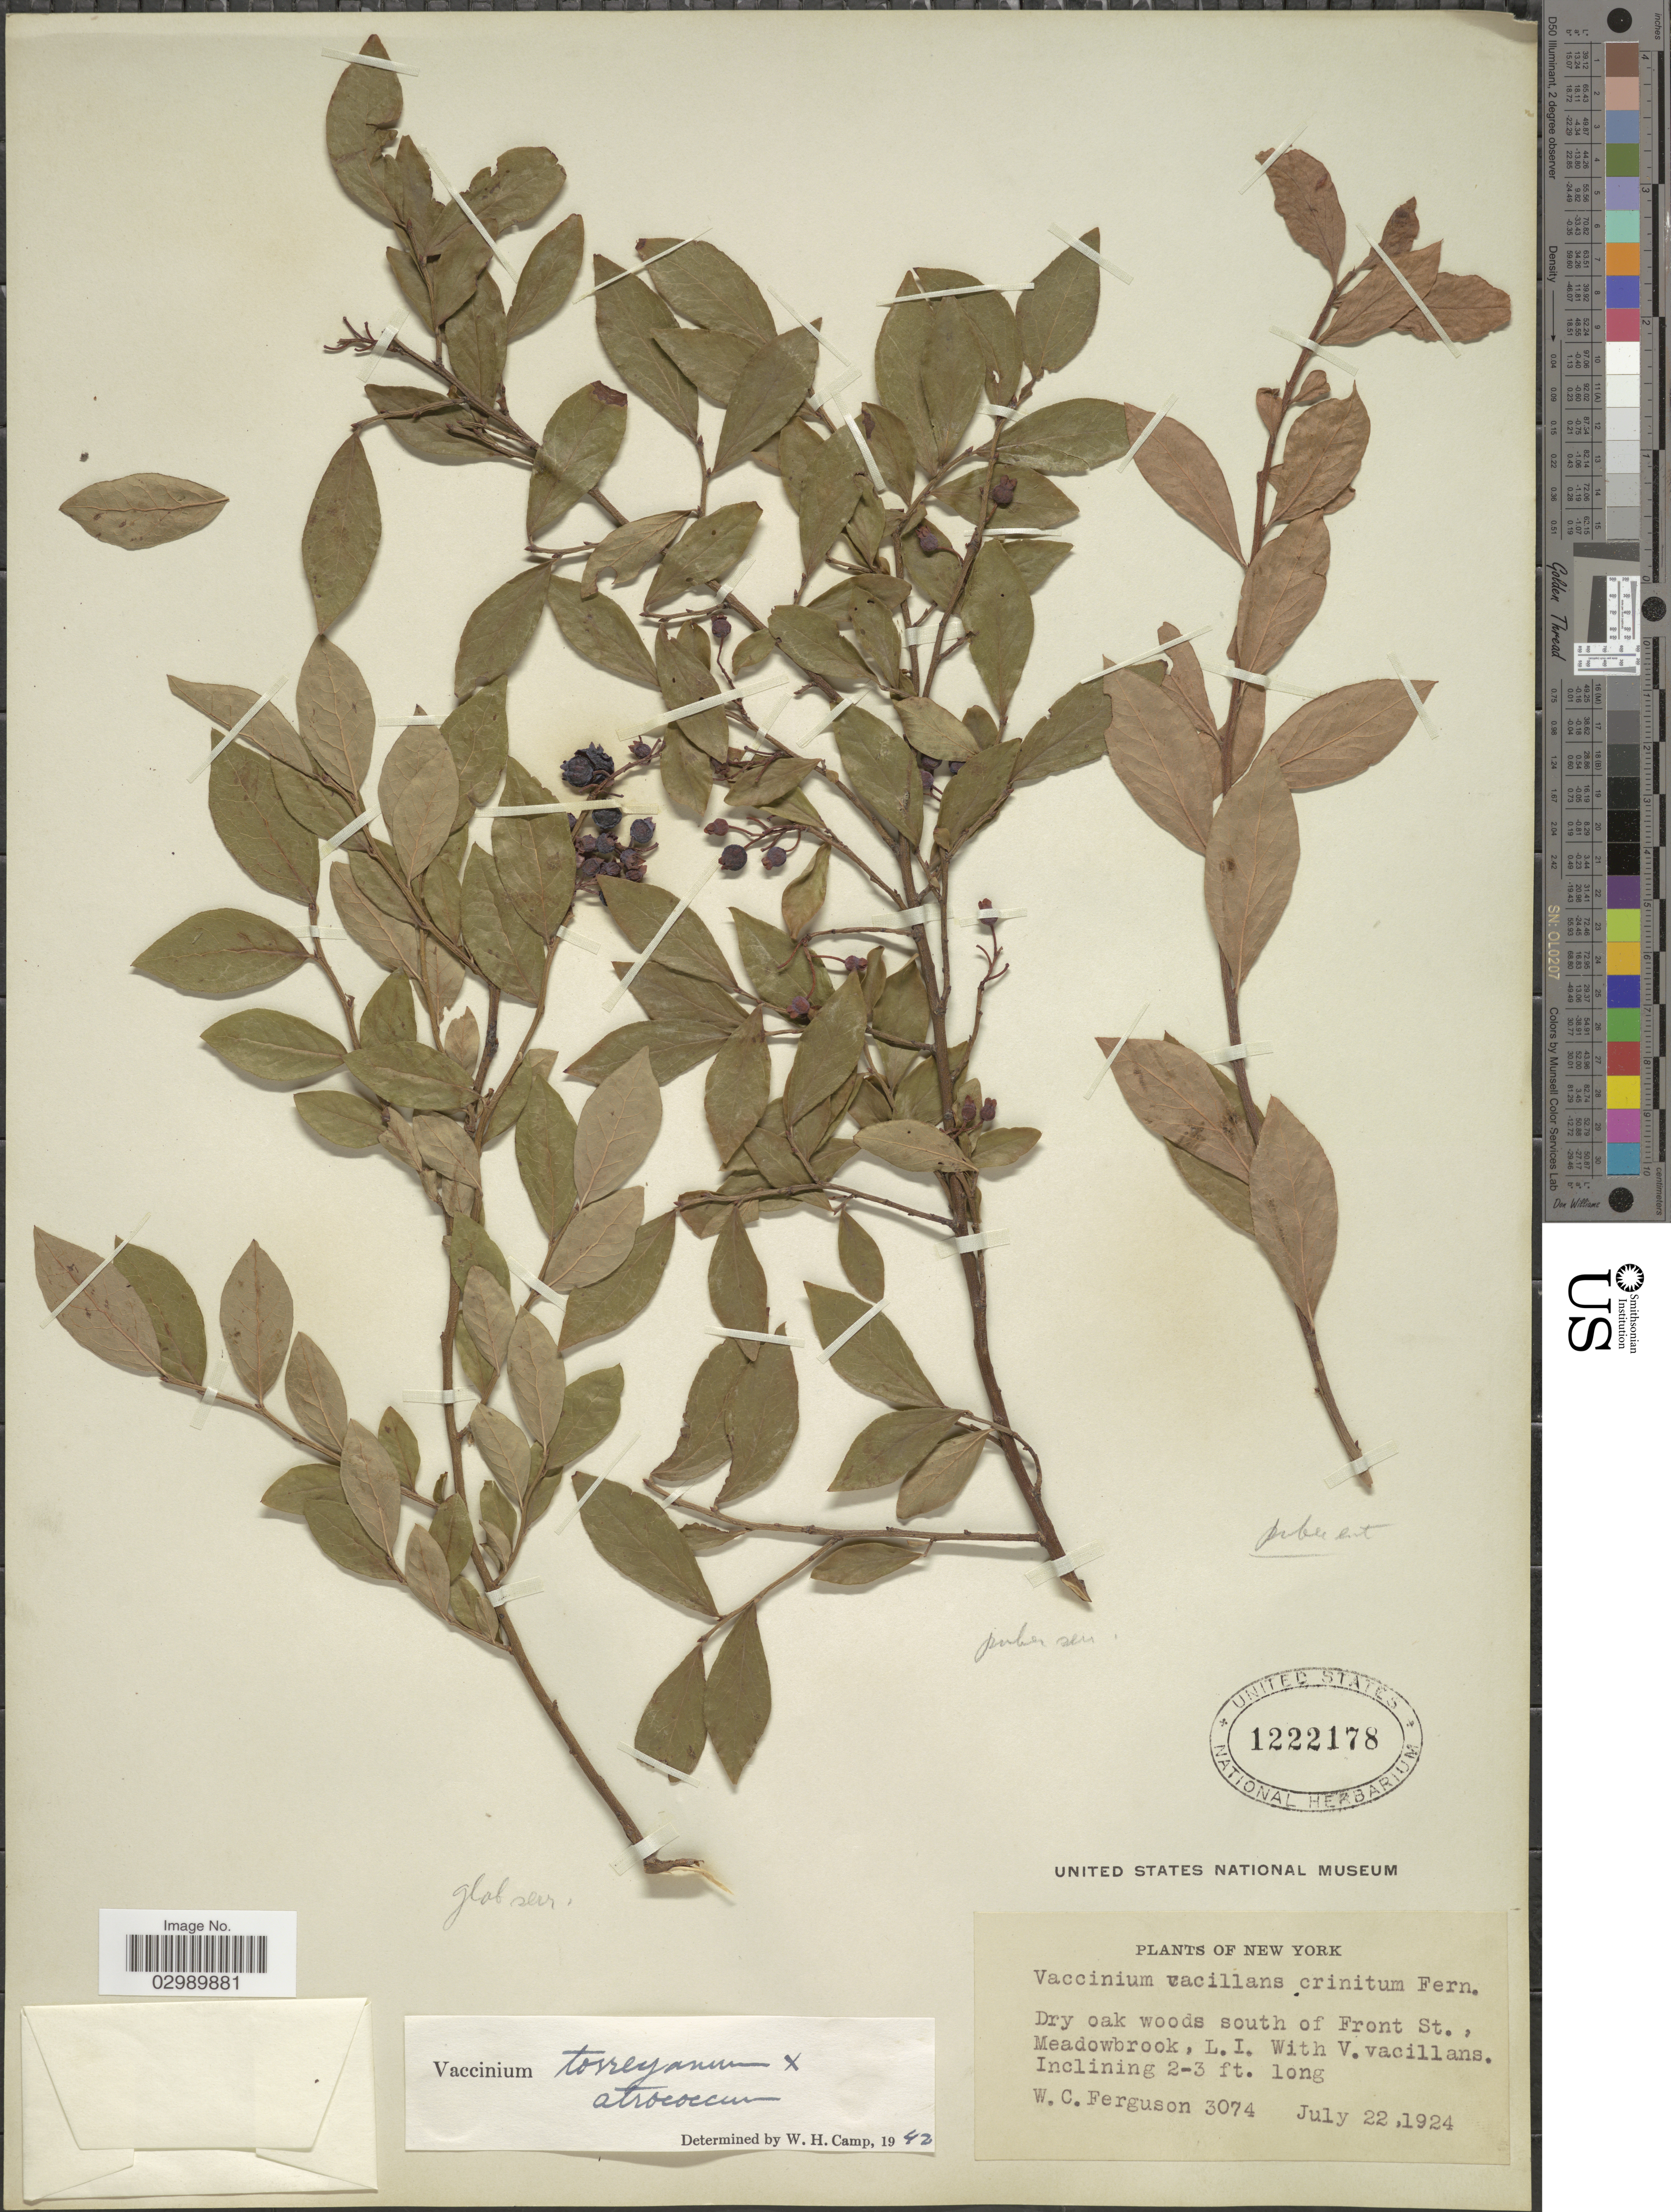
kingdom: Plantae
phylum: Tracheophyta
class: Magnoliopsida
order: Ericales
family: Ericaceae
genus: Vaccinium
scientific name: Vaccinium torreyanum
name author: Camp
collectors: W. Ferguson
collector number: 3074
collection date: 1924-07-22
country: United States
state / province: New York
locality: Dry oak woods south of Front St., Meadowbrook.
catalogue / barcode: US 1222178